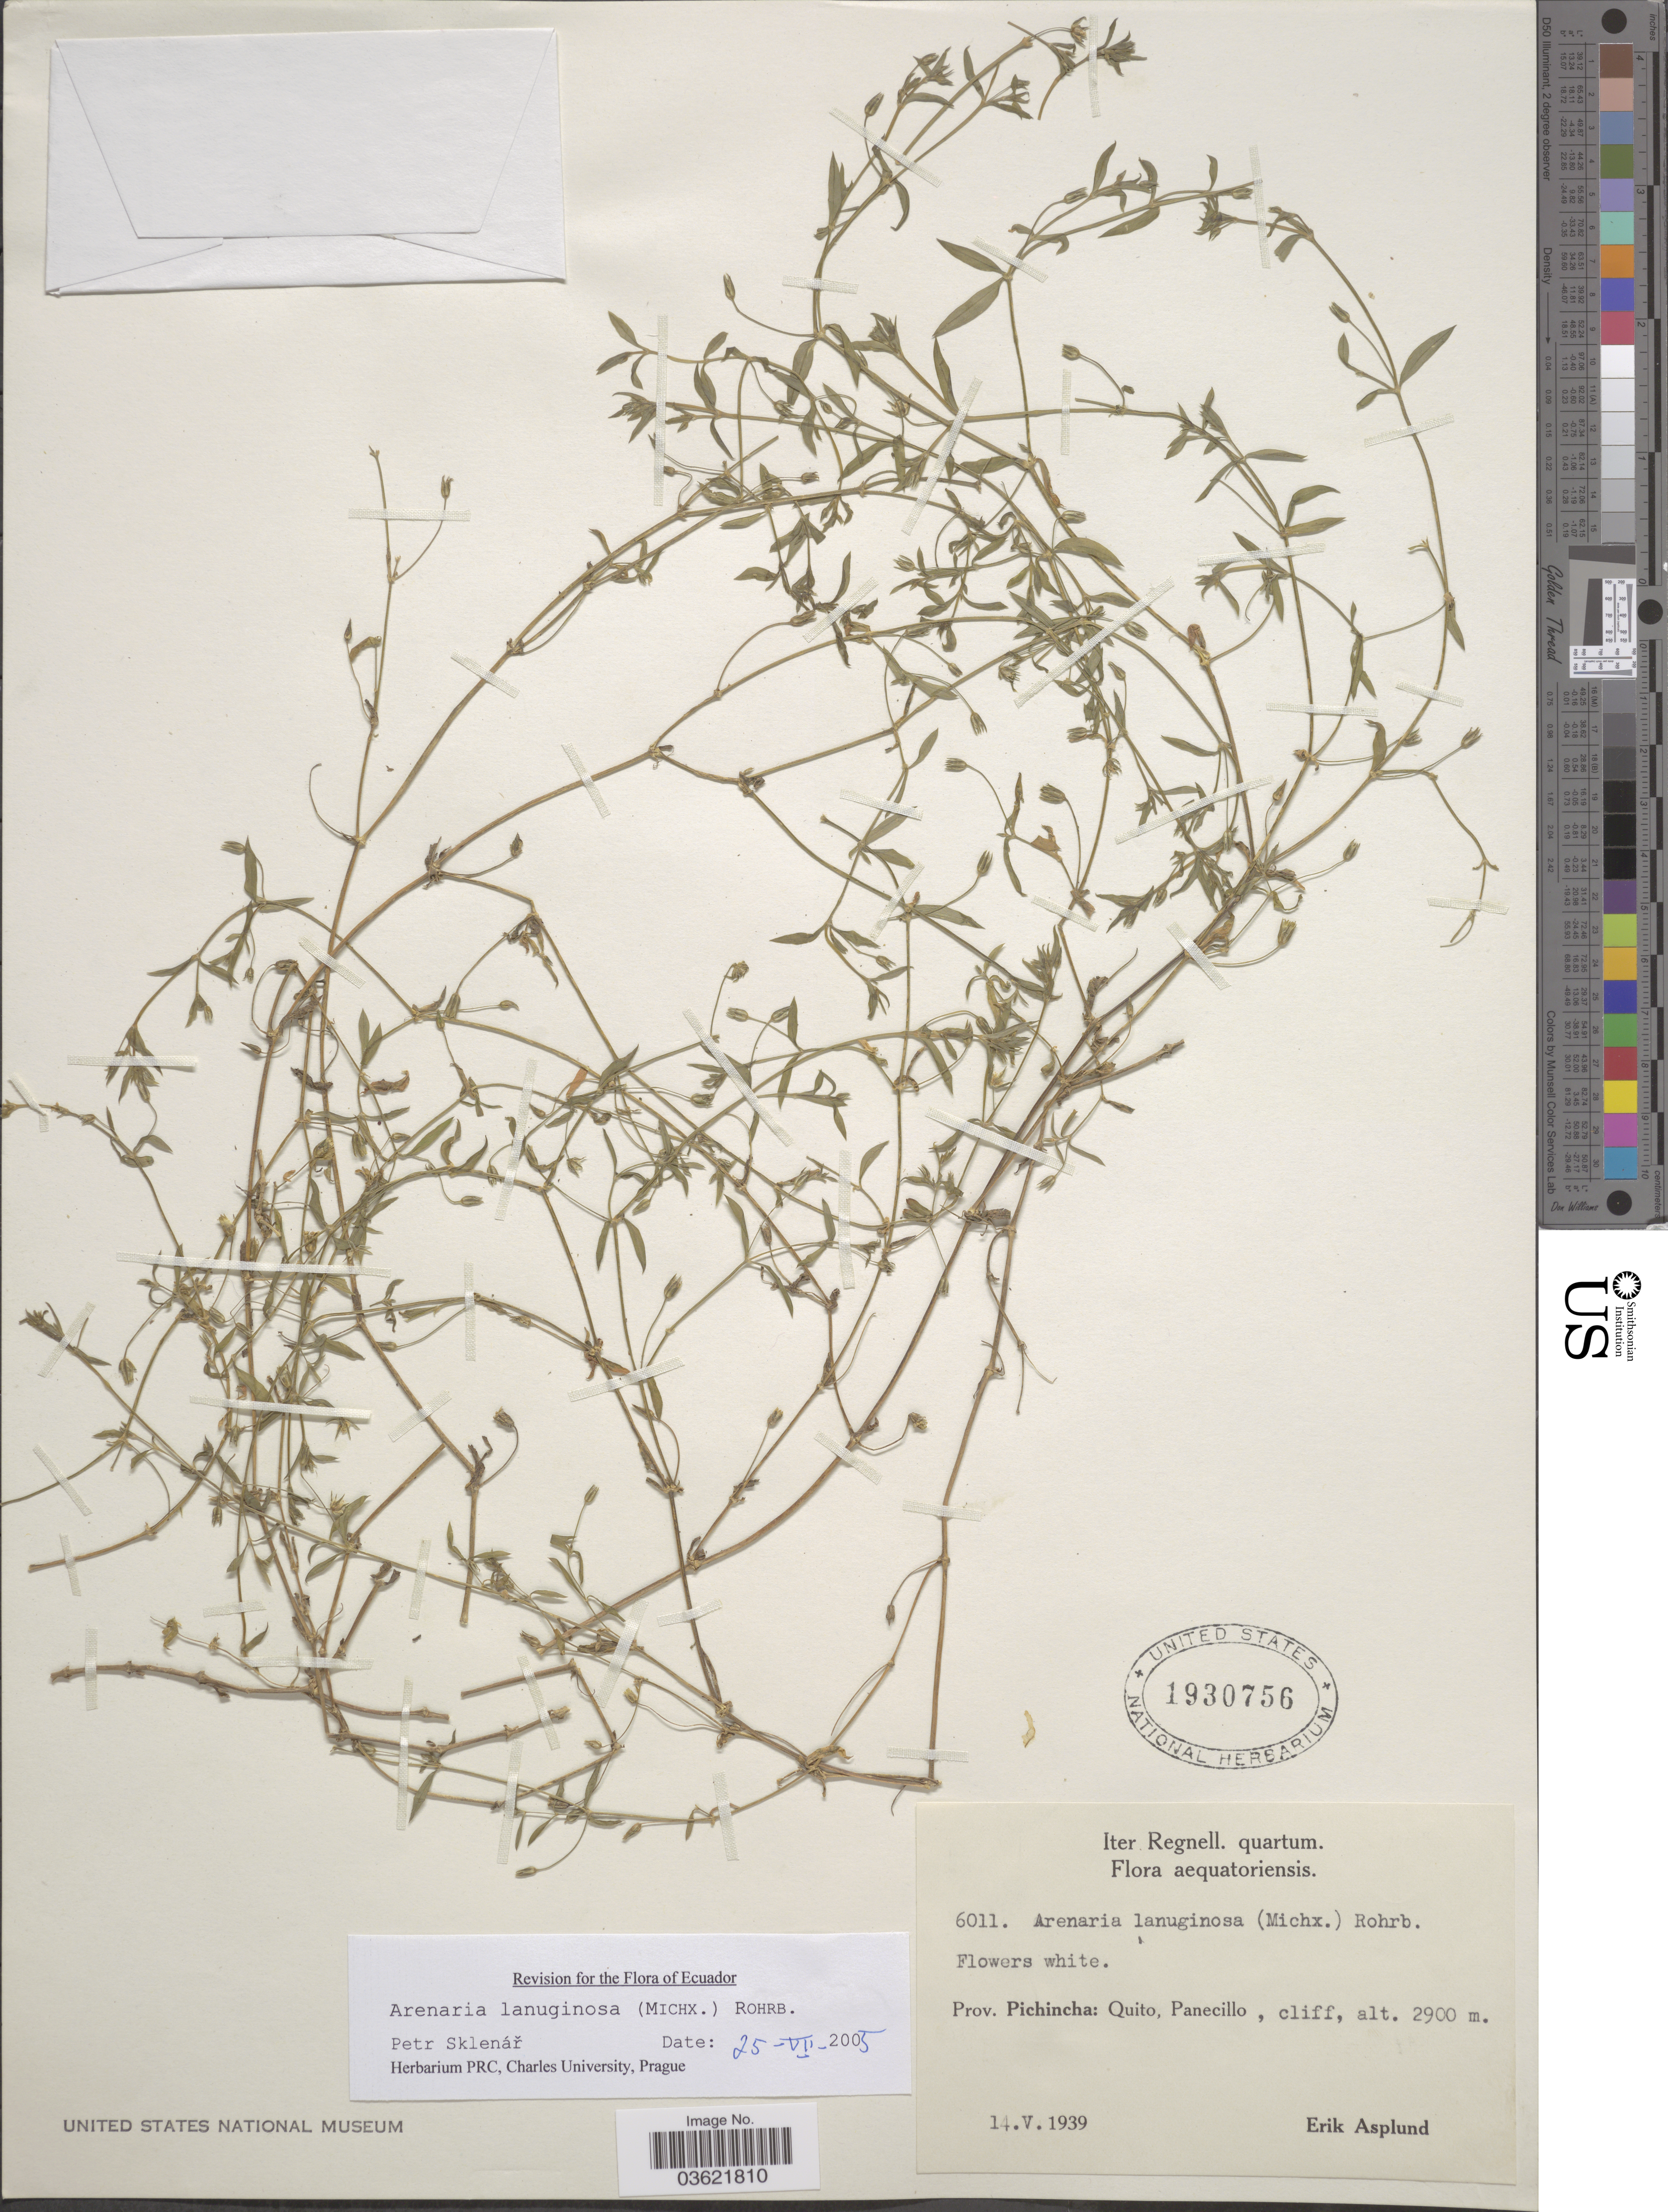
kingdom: Plantae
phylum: Tracheophyta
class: Magnoliopsida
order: Caryophyllales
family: Caryophyllaceae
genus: Arenaria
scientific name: Arenaria lanuginosa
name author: (Michx.) Rohrb.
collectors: E. Asplund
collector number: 6011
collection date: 1939-05-14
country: Ecuador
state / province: Pichincha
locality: Quito, Panecillo, cliff.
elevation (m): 2900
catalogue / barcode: US 1930756